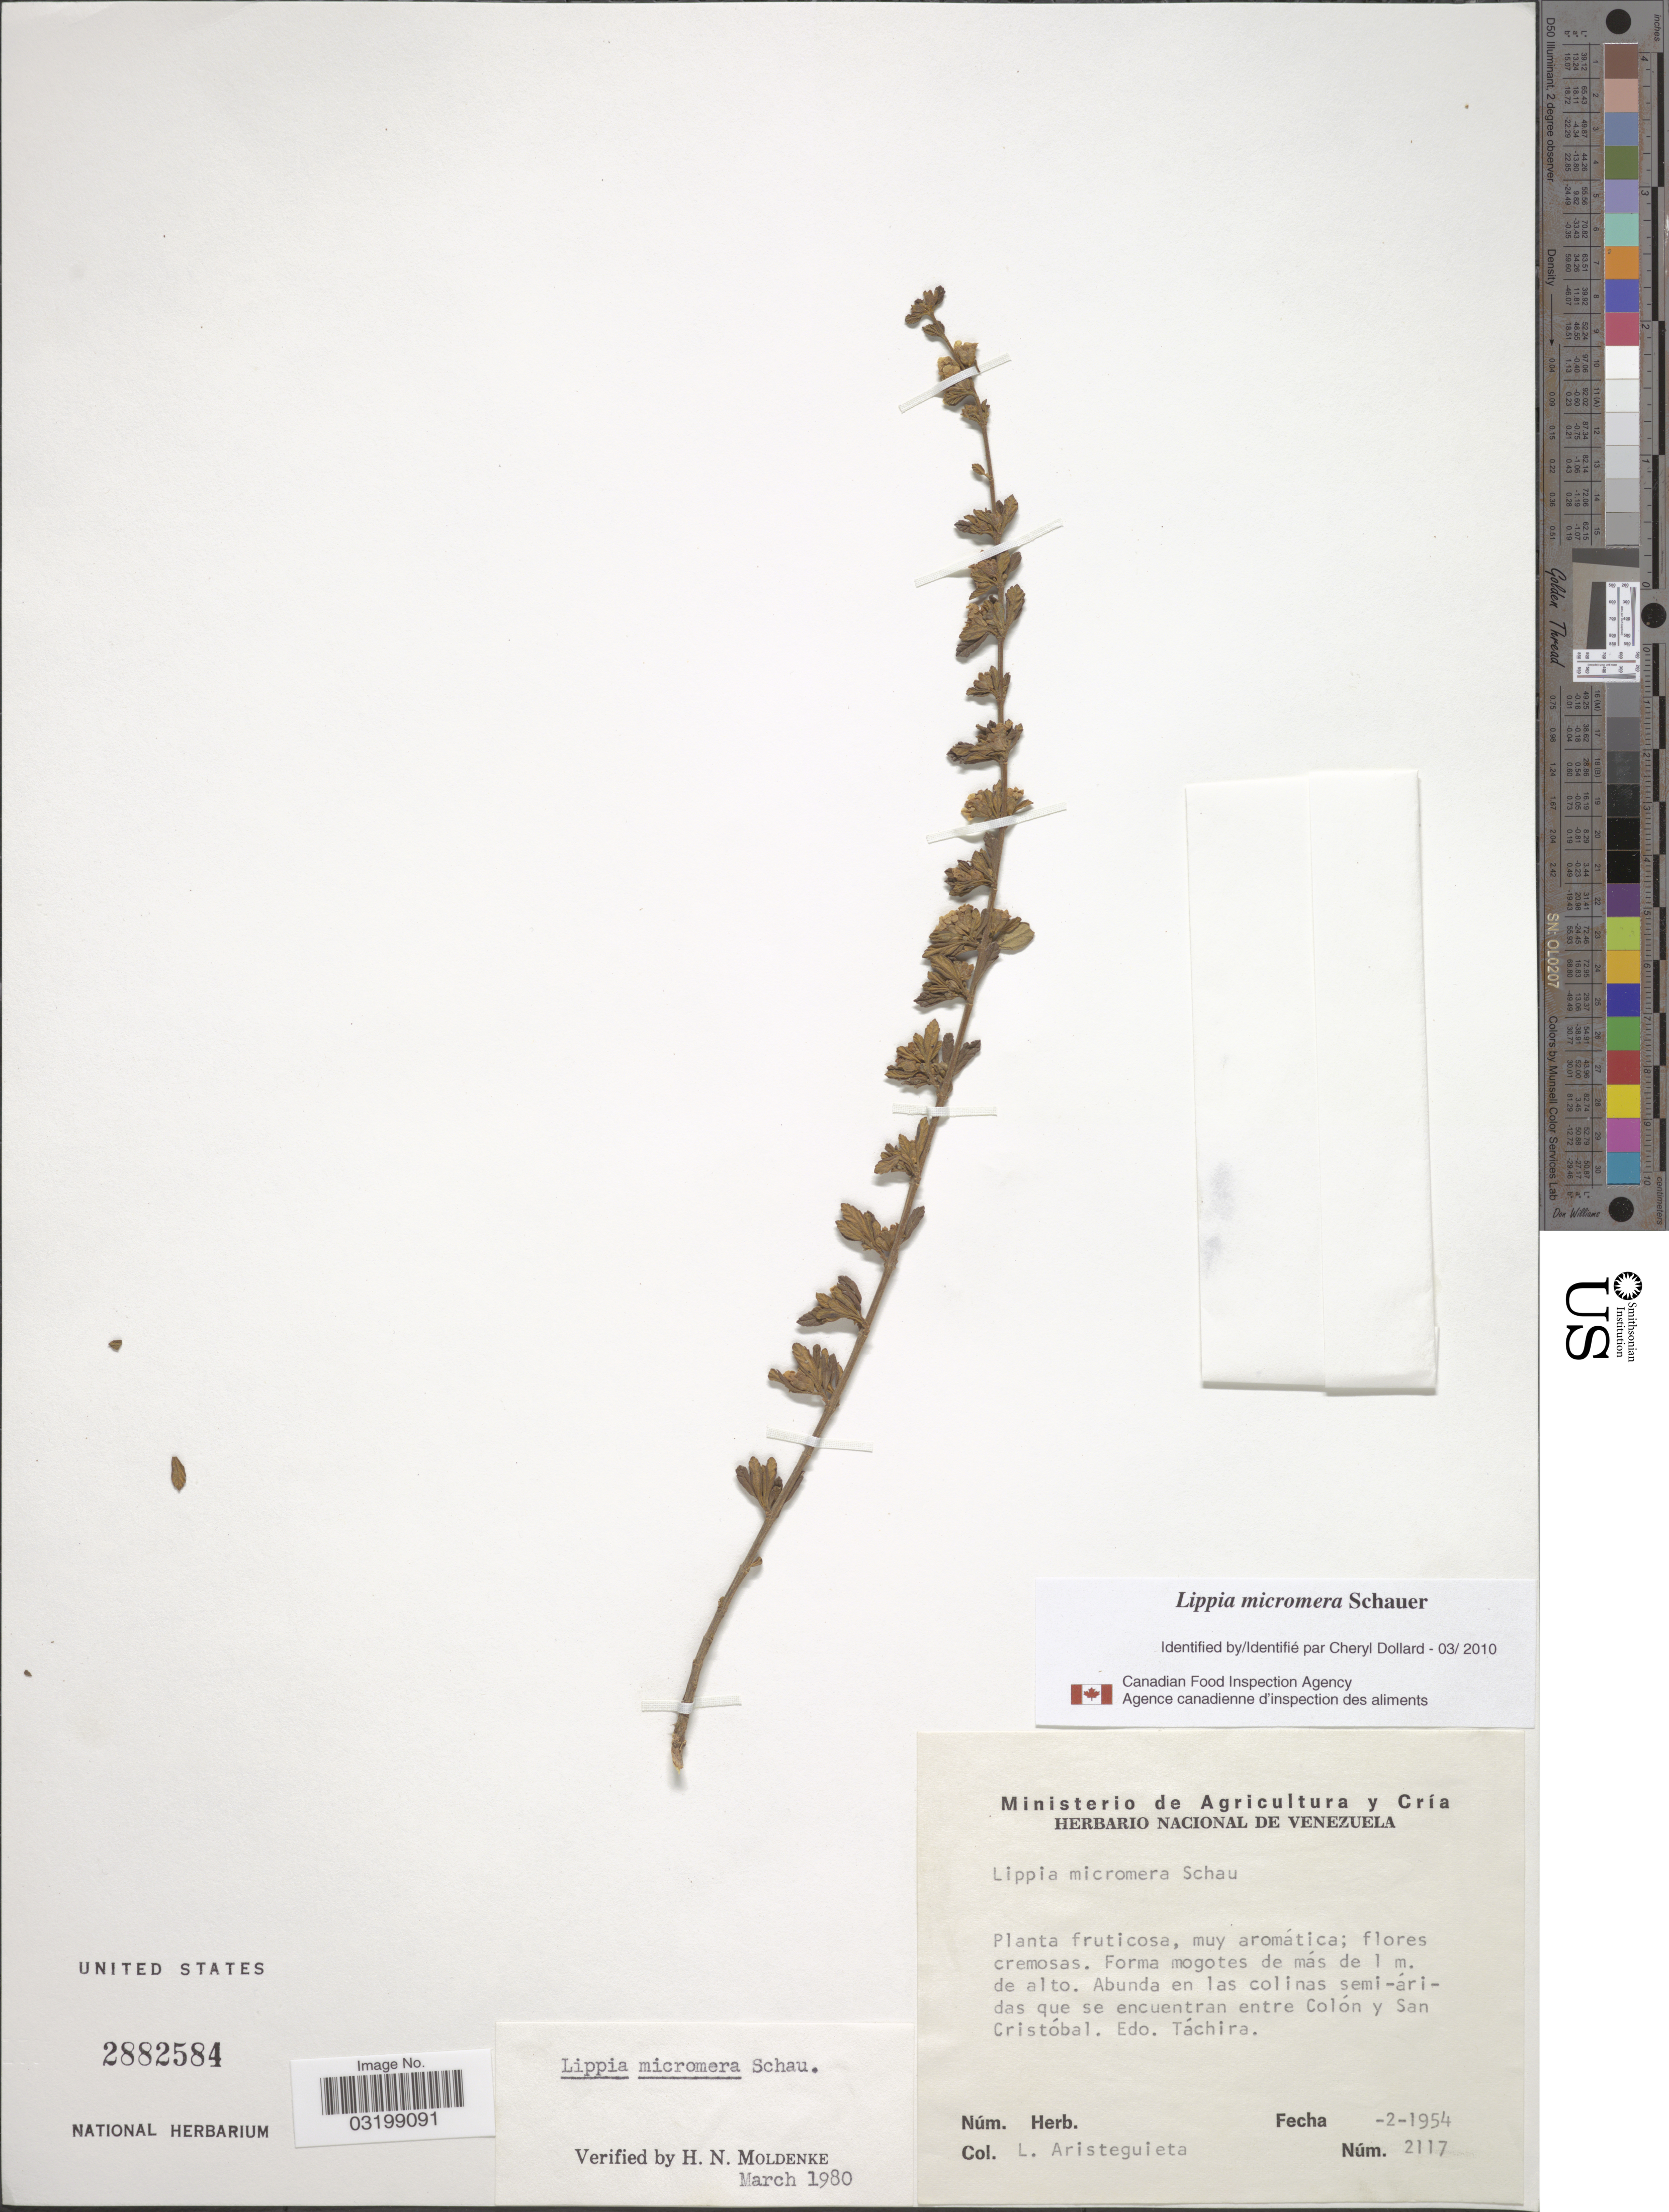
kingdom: Plantae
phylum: Tracheophyta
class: Magnoliopsida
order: Lamiales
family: Verbenaceae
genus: Lippia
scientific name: Lippia micromera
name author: Schauer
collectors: L. Aristeguieta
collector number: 2117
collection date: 1954-02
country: Venezuela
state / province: Tachira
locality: Se encuentran entre Colón y San Cristóbal. Edo. Táchira.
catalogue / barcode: US 2882584